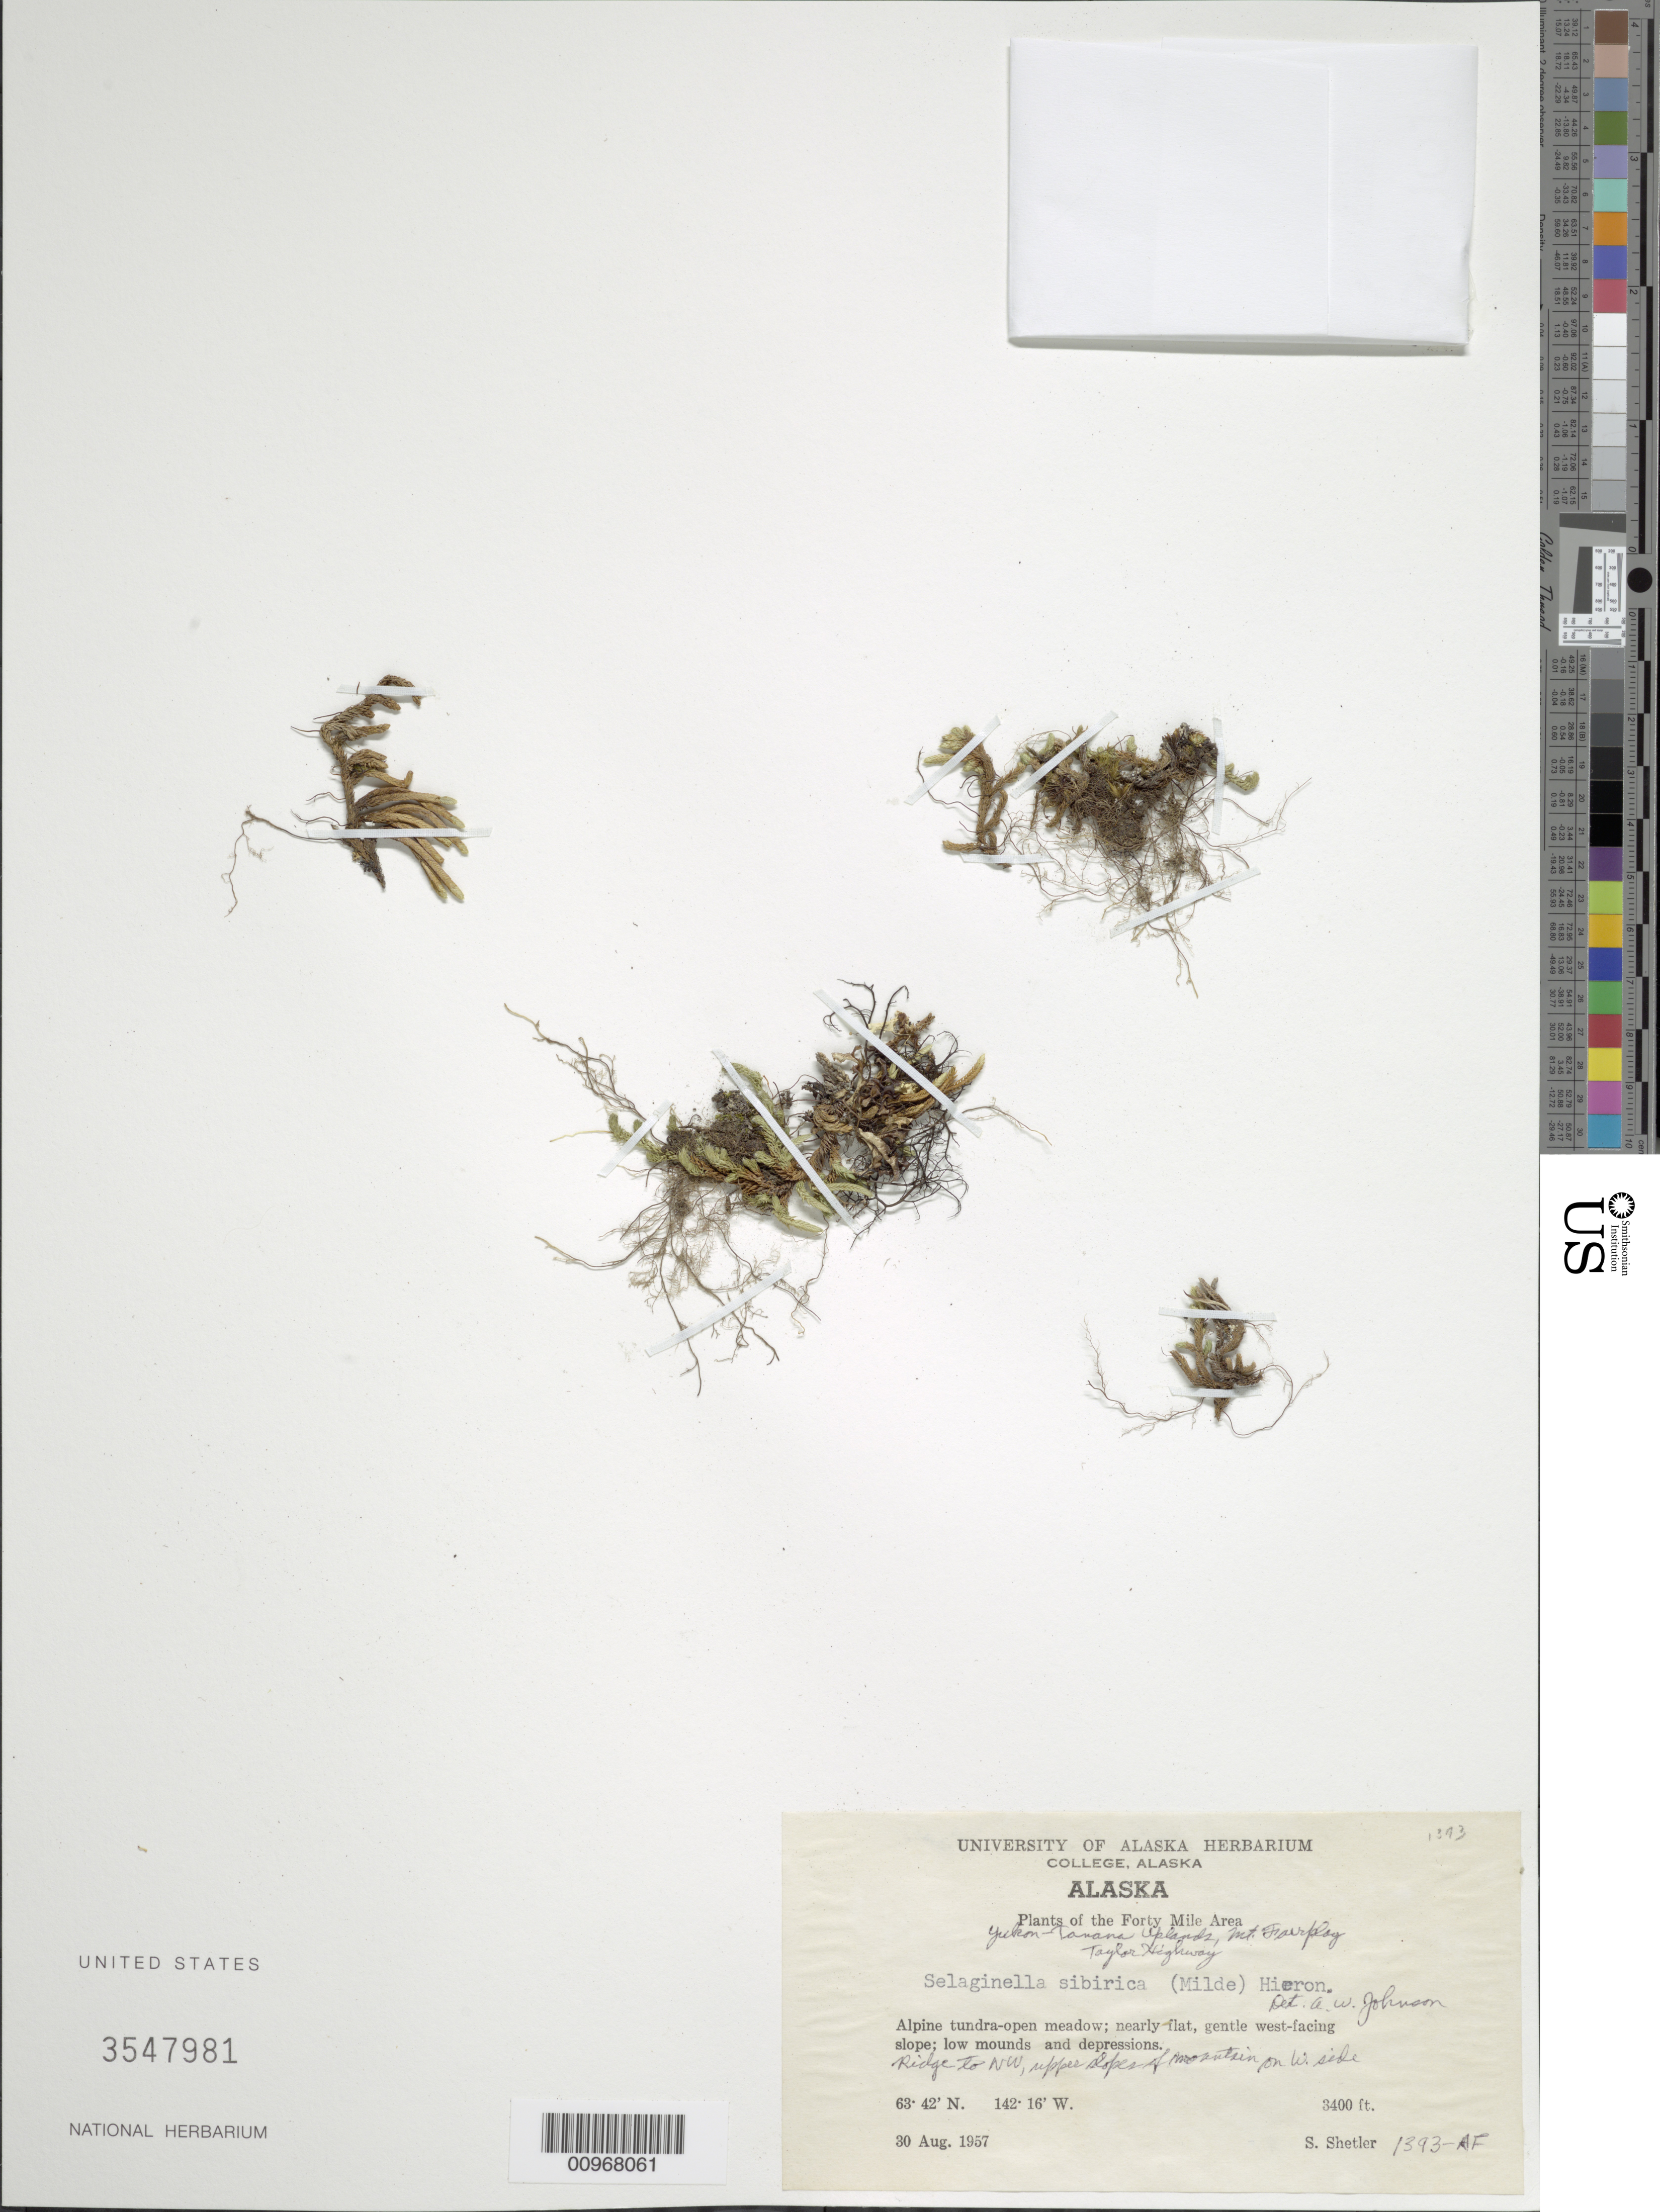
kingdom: Plantae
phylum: Tracheophyta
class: Lycopodiopsida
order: Selaginellales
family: Selaginellaceae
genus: Selaginella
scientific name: Selaginella sibirica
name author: (Milde) Hieron.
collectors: S. Shetler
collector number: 1393-AF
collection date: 1957-08-30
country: United States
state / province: Alaska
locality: Alaska. The Forty Mile Area. Yuko-Tanana Uplands, Mt. Fairplay. Taylor Highway. Ridge to NW, upper slopes of mountain on W side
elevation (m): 1036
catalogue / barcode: US 3547981